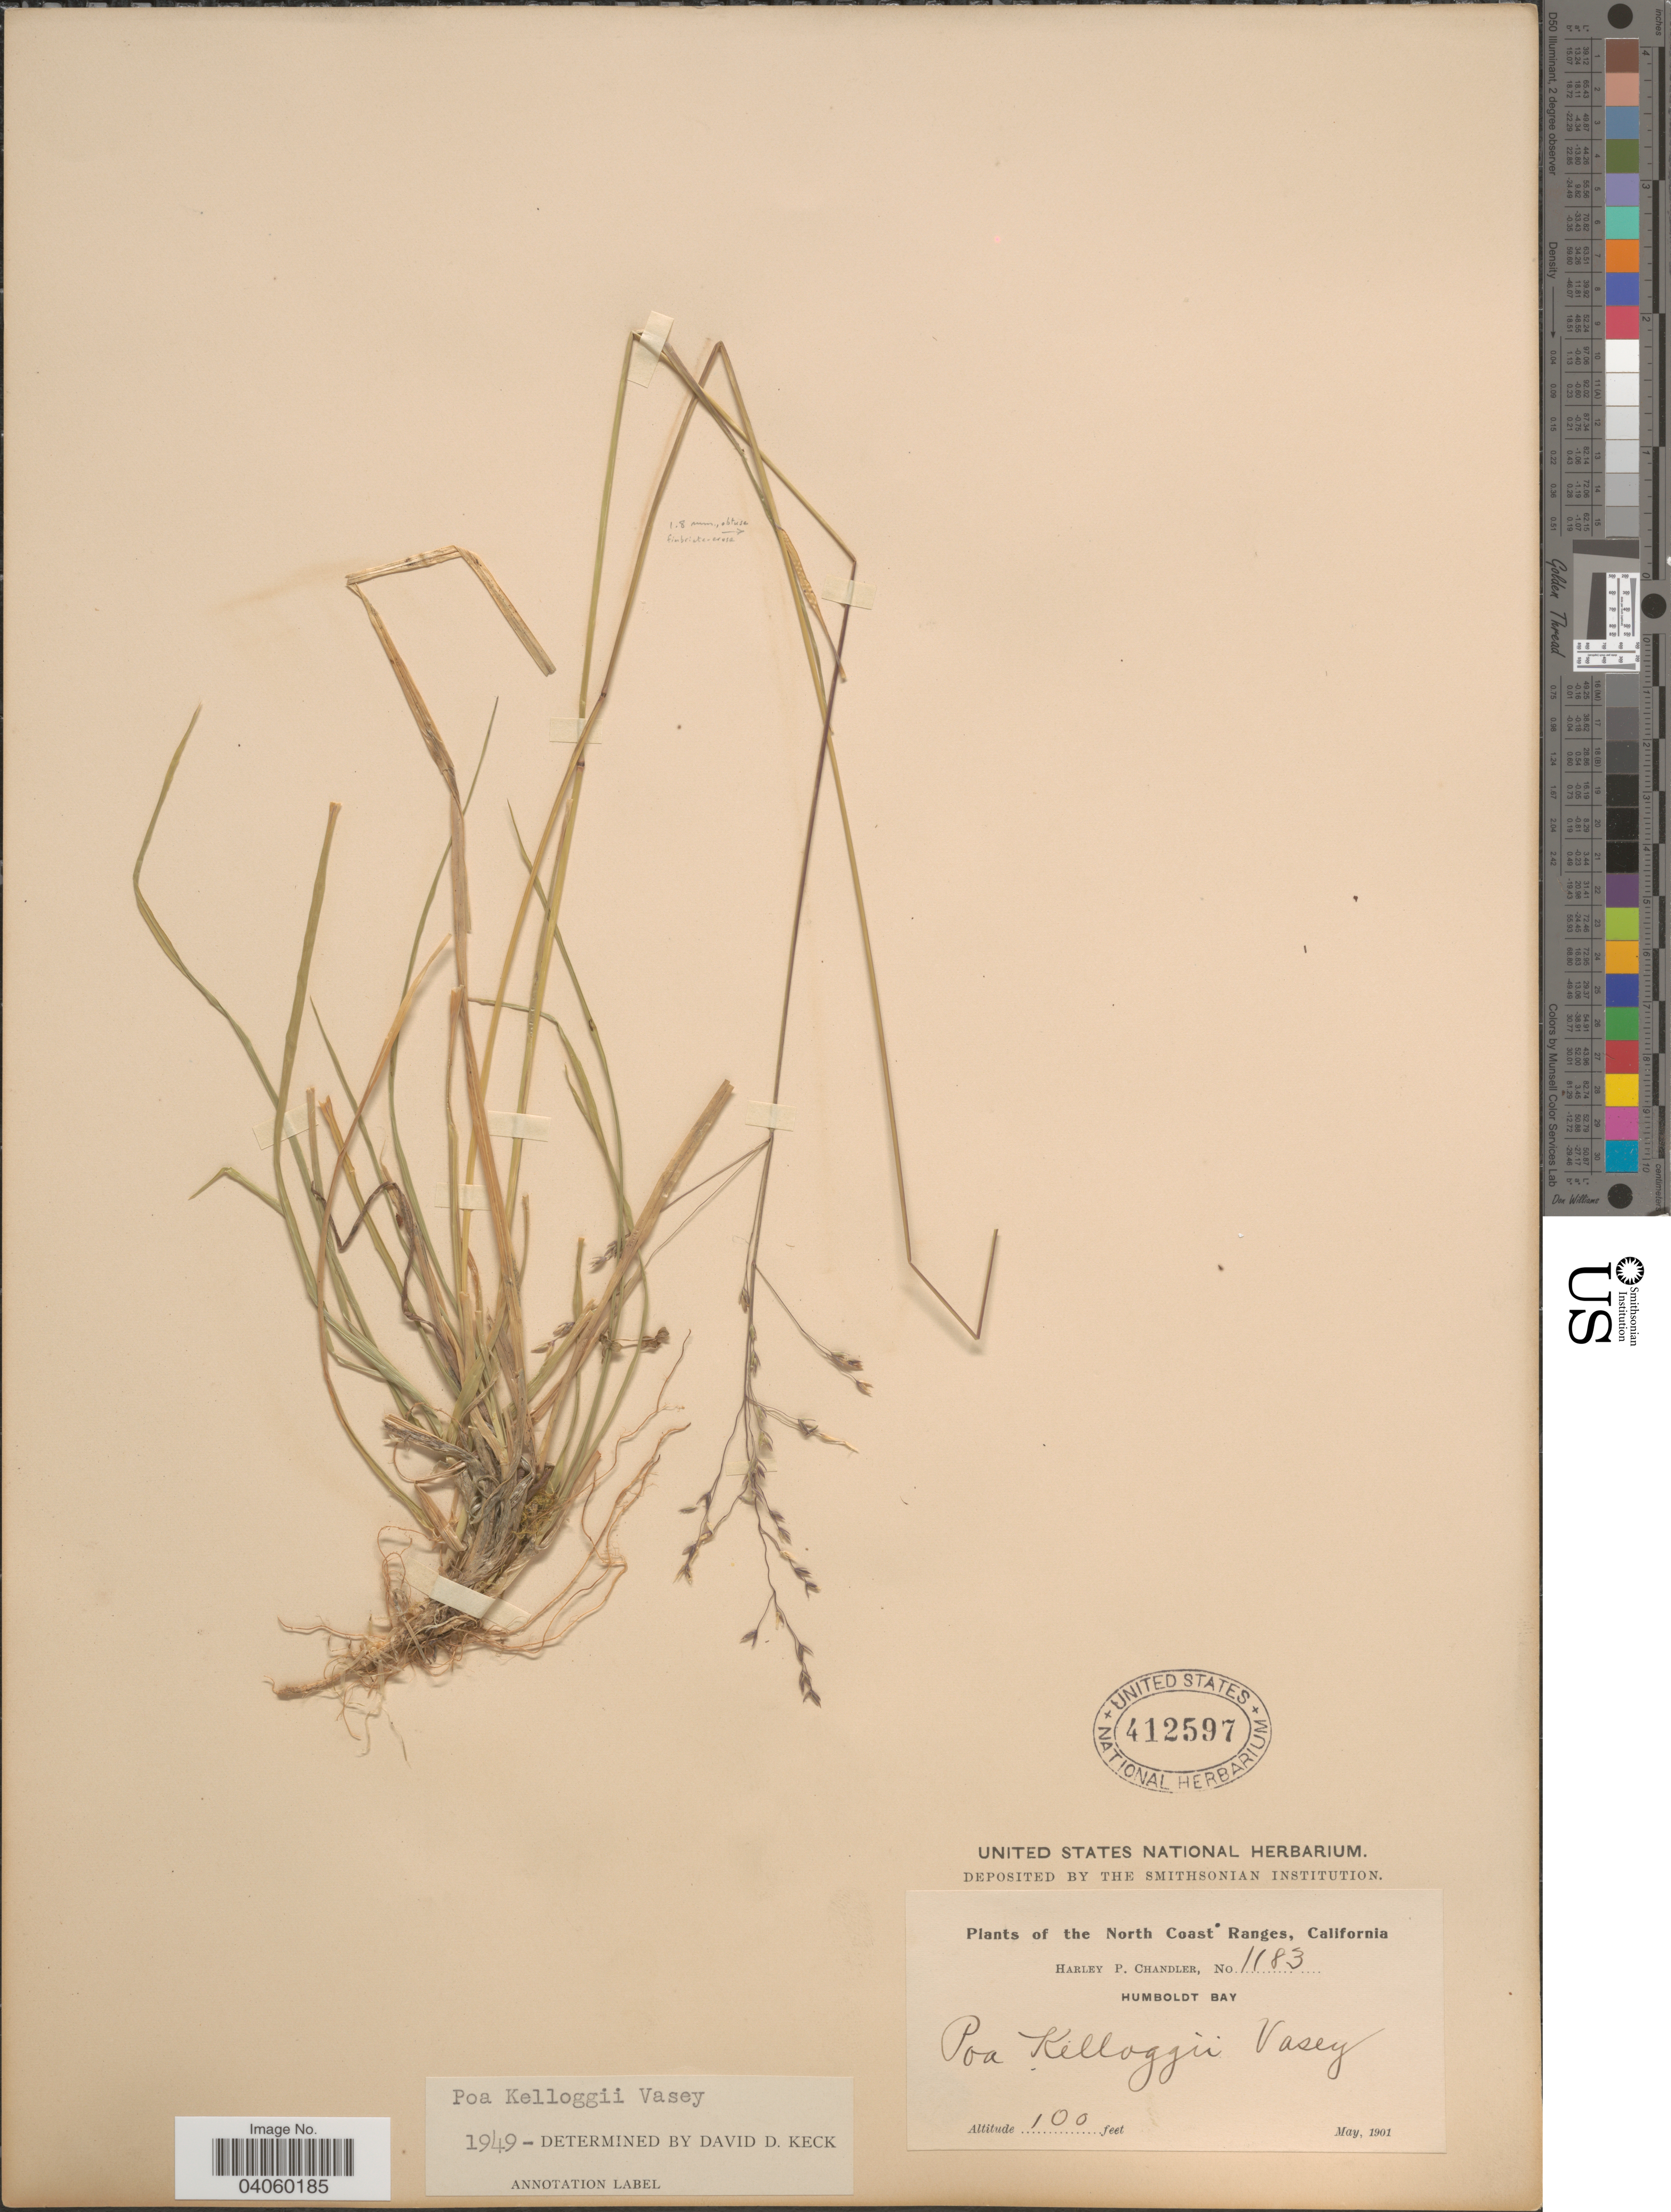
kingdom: Plantae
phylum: Tracheophyta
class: Liliopsida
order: Poales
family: Poaceae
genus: Poa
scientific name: Poa kelloggii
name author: Vasey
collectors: H. Chandler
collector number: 1183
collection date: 1901-05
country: United States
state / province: California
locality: The North Coast Ranges. Humboldt Bay.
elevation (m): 30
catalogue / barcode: US 412597